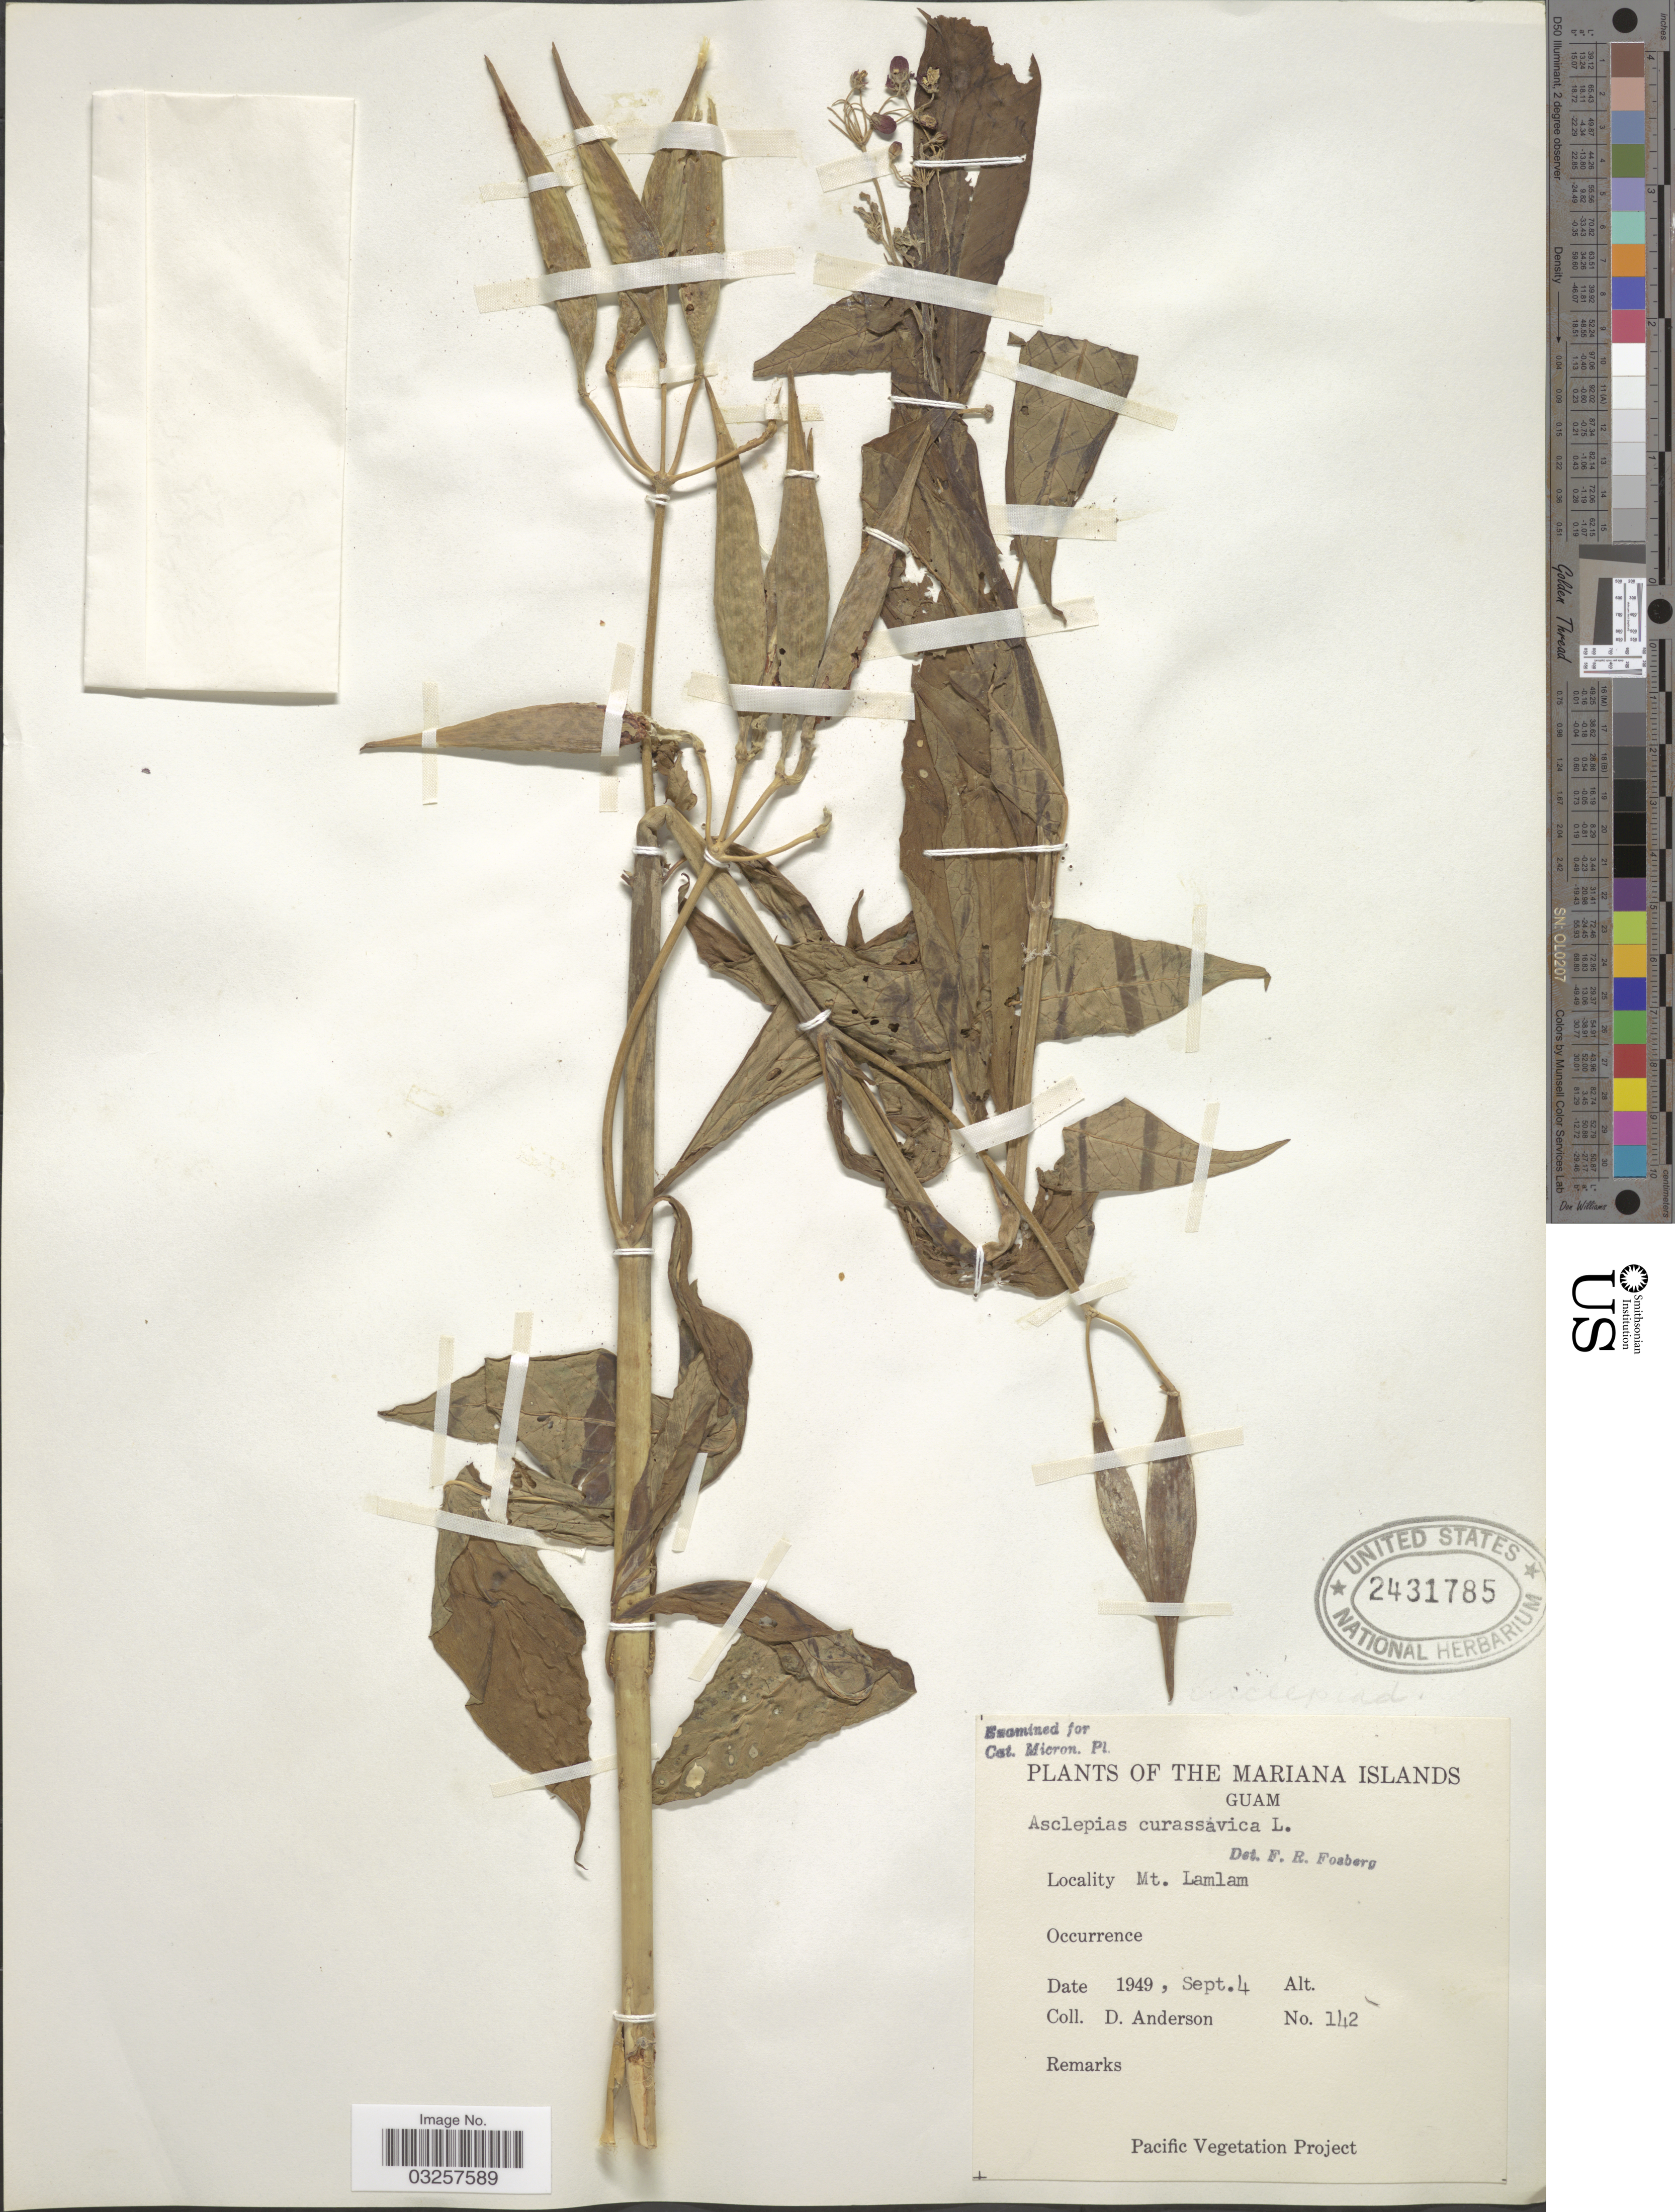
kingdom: Plantae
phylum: Tracheophyta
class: Magnoliopsida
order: Gentianales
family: Apocynaceae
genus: Asclepias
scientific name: Asclepias curassavica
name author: L.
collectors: D. Anderson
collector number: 142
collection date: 1949-09-04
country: Guam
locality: Mariana Islands. Mt. Lamlam.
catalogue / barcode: US 2431785